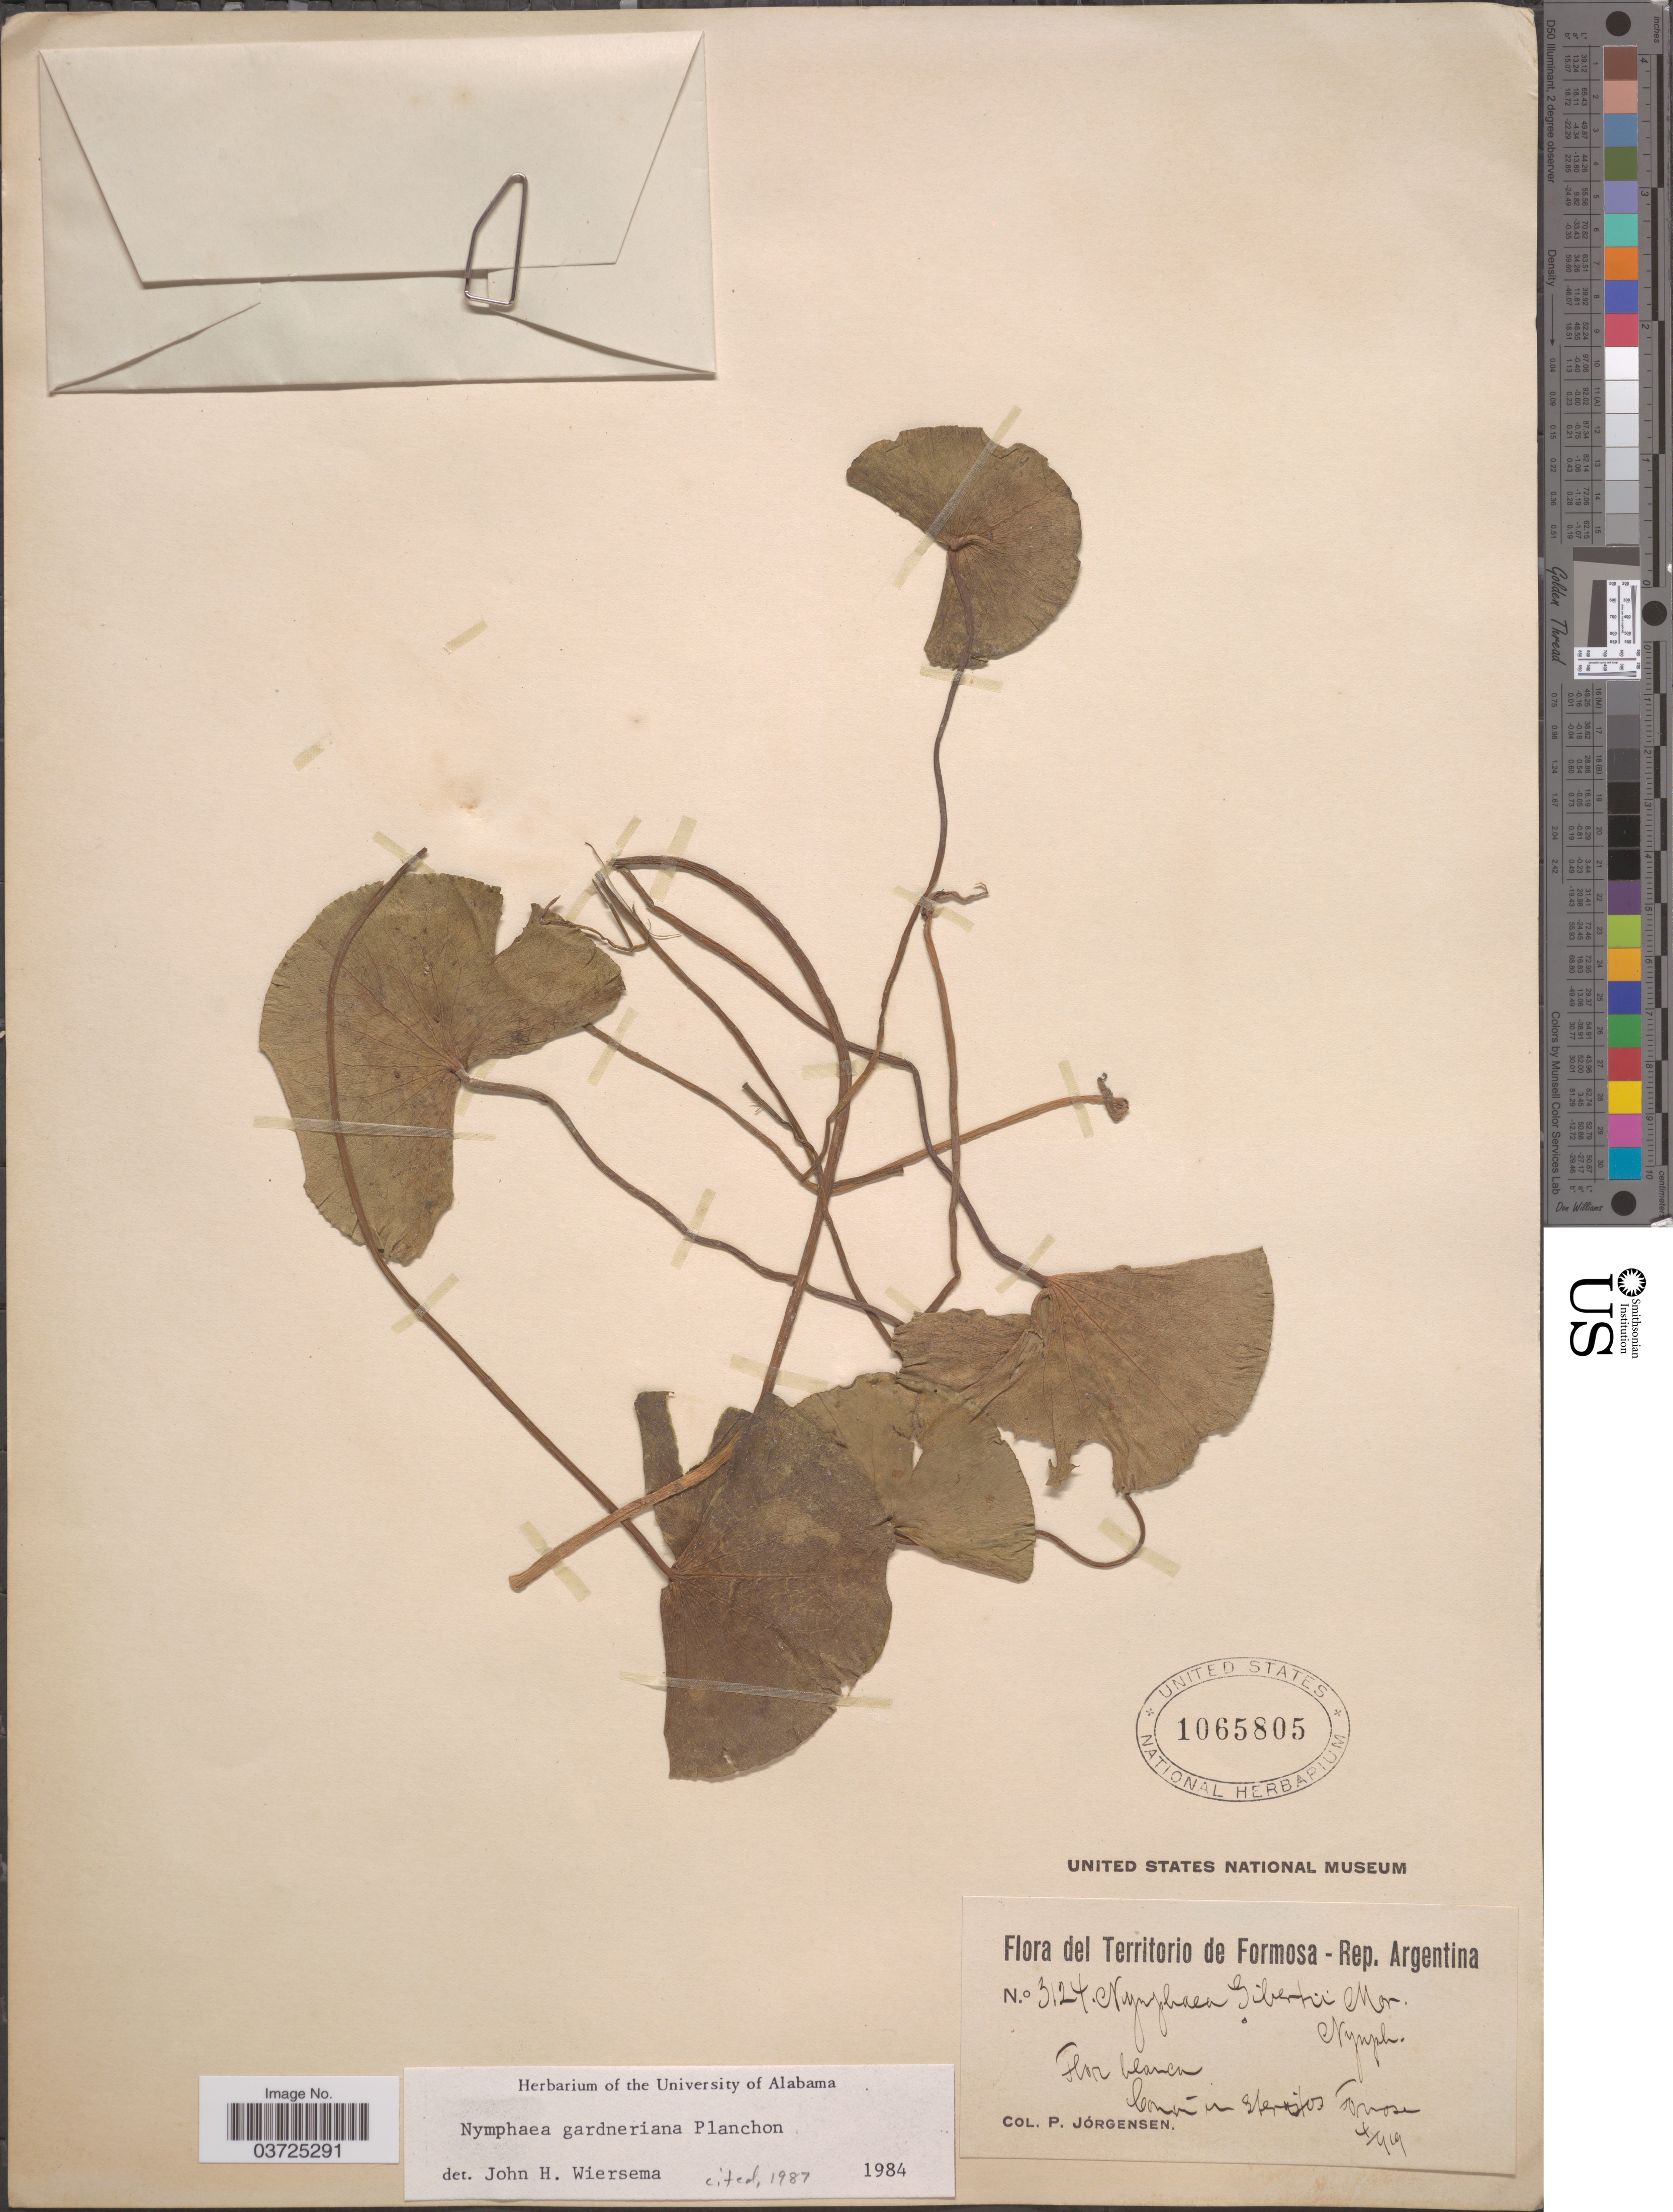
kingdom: Plantae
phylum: Tracheophyta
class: Magnoliopsida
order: Nymphaeales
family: Nymphaeaceae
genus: Nymphaea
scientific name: Nymphaea gardneriana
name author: Planch.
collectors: P. Jörgensen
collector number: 3124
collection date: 1919-04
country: Argentina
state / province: Formosa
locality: Común in esteros [interpretedd] los Formosa.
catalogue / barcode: US 1065805